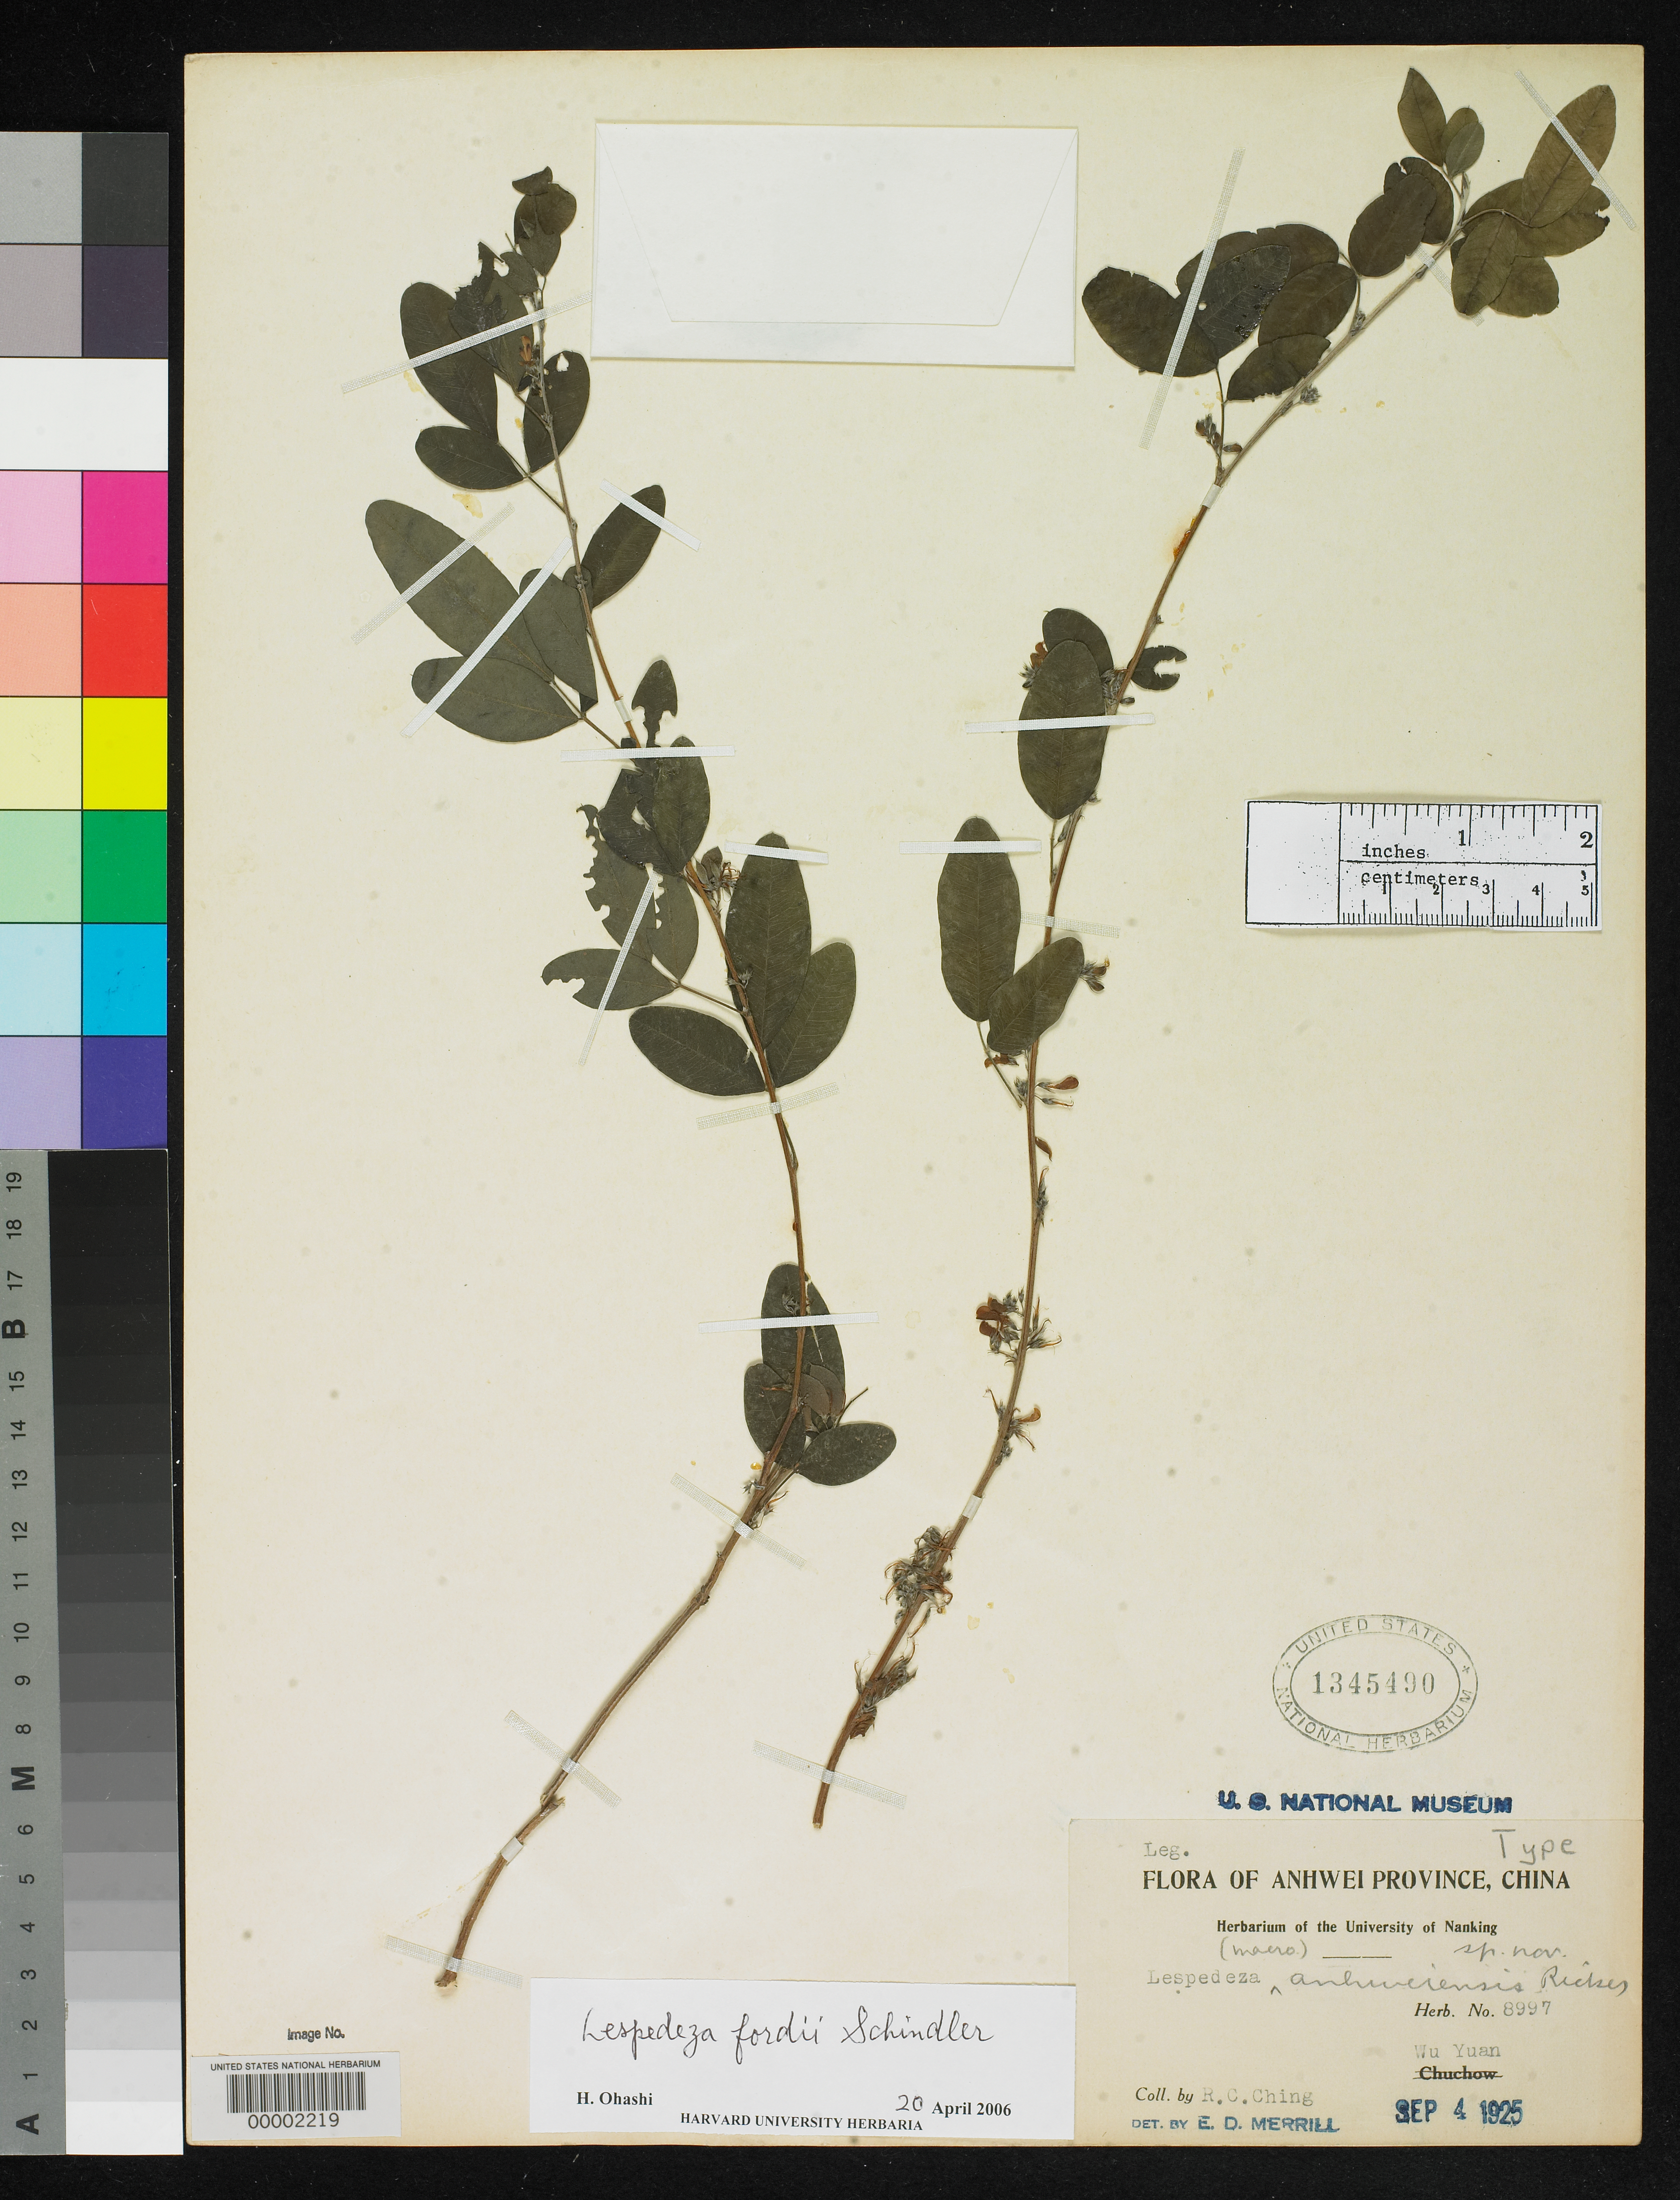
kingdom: Plantae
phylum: Tracheophyta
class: Magnoliopsida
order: Fabales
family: Fabaceae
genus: Lespedeza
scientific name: Lespedeza anhweiensis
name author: Ricker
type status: Holotype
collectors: R. C. Ching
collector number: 8997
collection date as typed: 04 Sep 1925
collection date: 1925-09-04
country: China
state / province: Anhui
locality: Wu-yuan.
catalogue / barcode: US 1345490